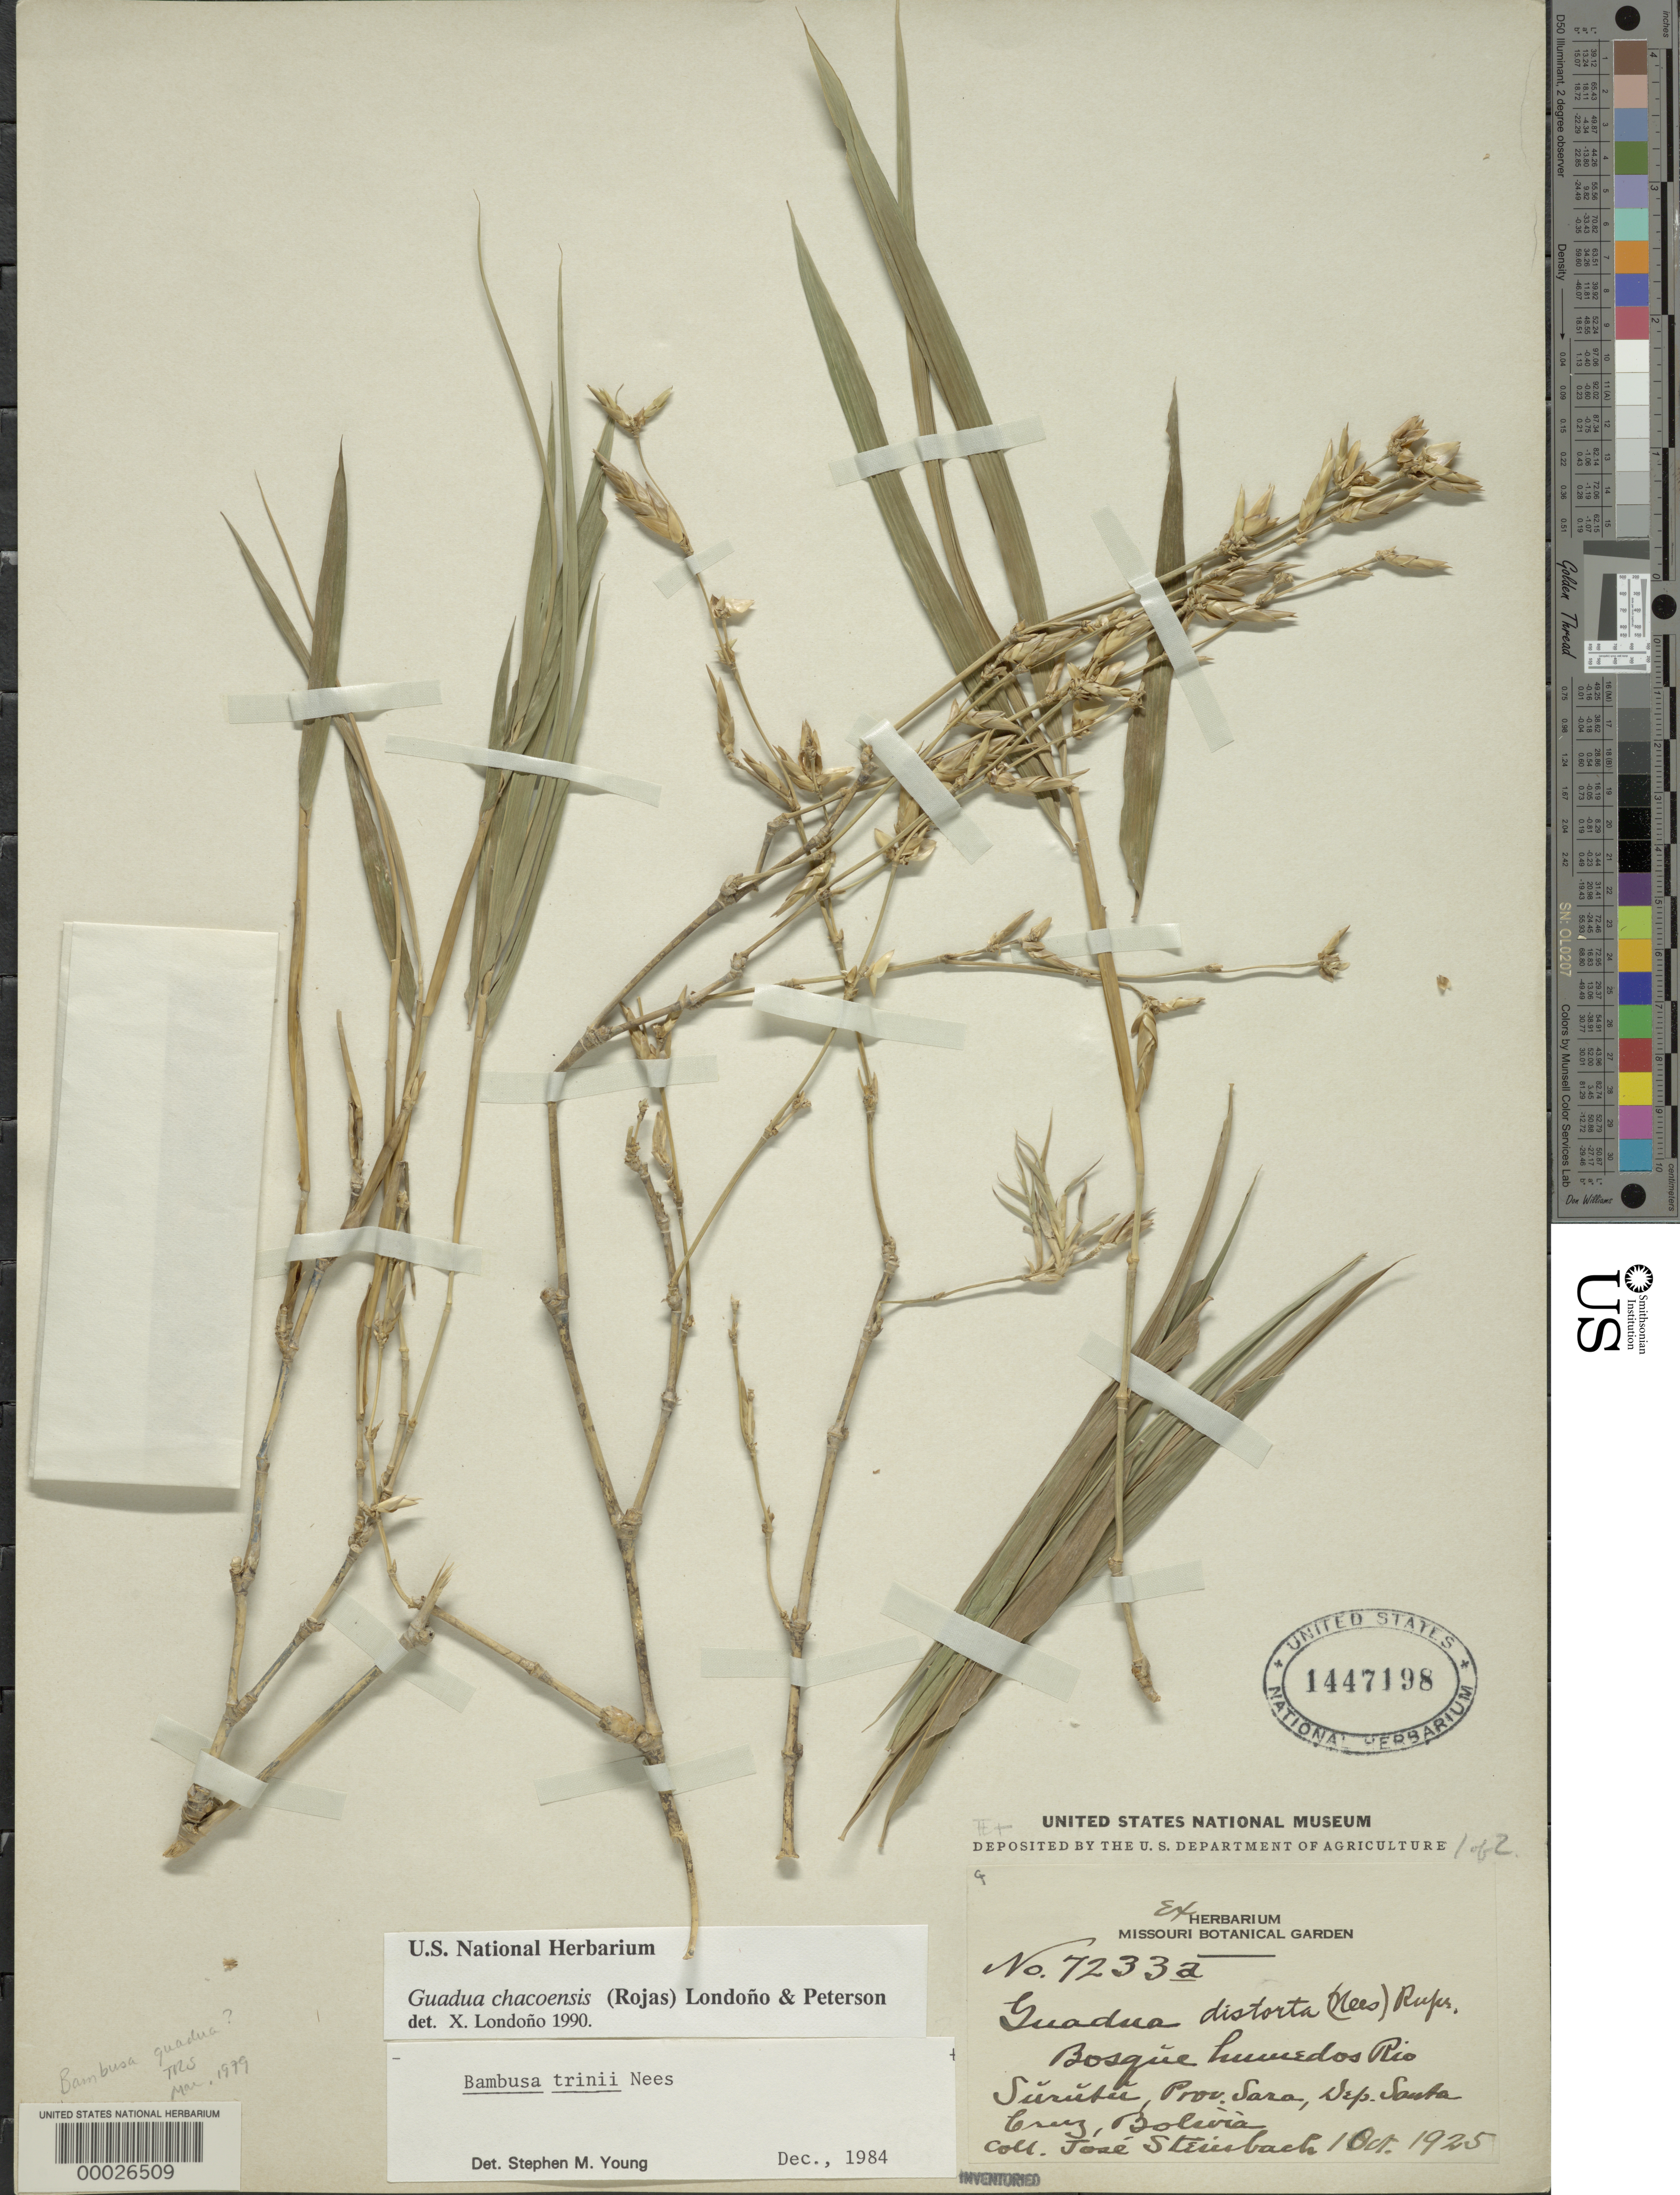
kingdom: Plantae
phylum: Tracheophyta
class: Liliopsida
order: Poales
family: Poaceae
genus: Guadua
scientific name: Guadua chacoensis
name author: (Rojas) Londoño & P.M. Peterson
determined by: Londoño, X., (TULV), Jardin Botanico "Juan Maria Cespedes"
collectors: J. Steinbach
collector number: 7233 A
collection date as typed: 01 Oct 1925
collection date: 1925-10-01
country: Bolivia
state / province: Santa Cruz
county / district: Sara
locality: Rio Surutu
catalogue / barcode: US 1447198